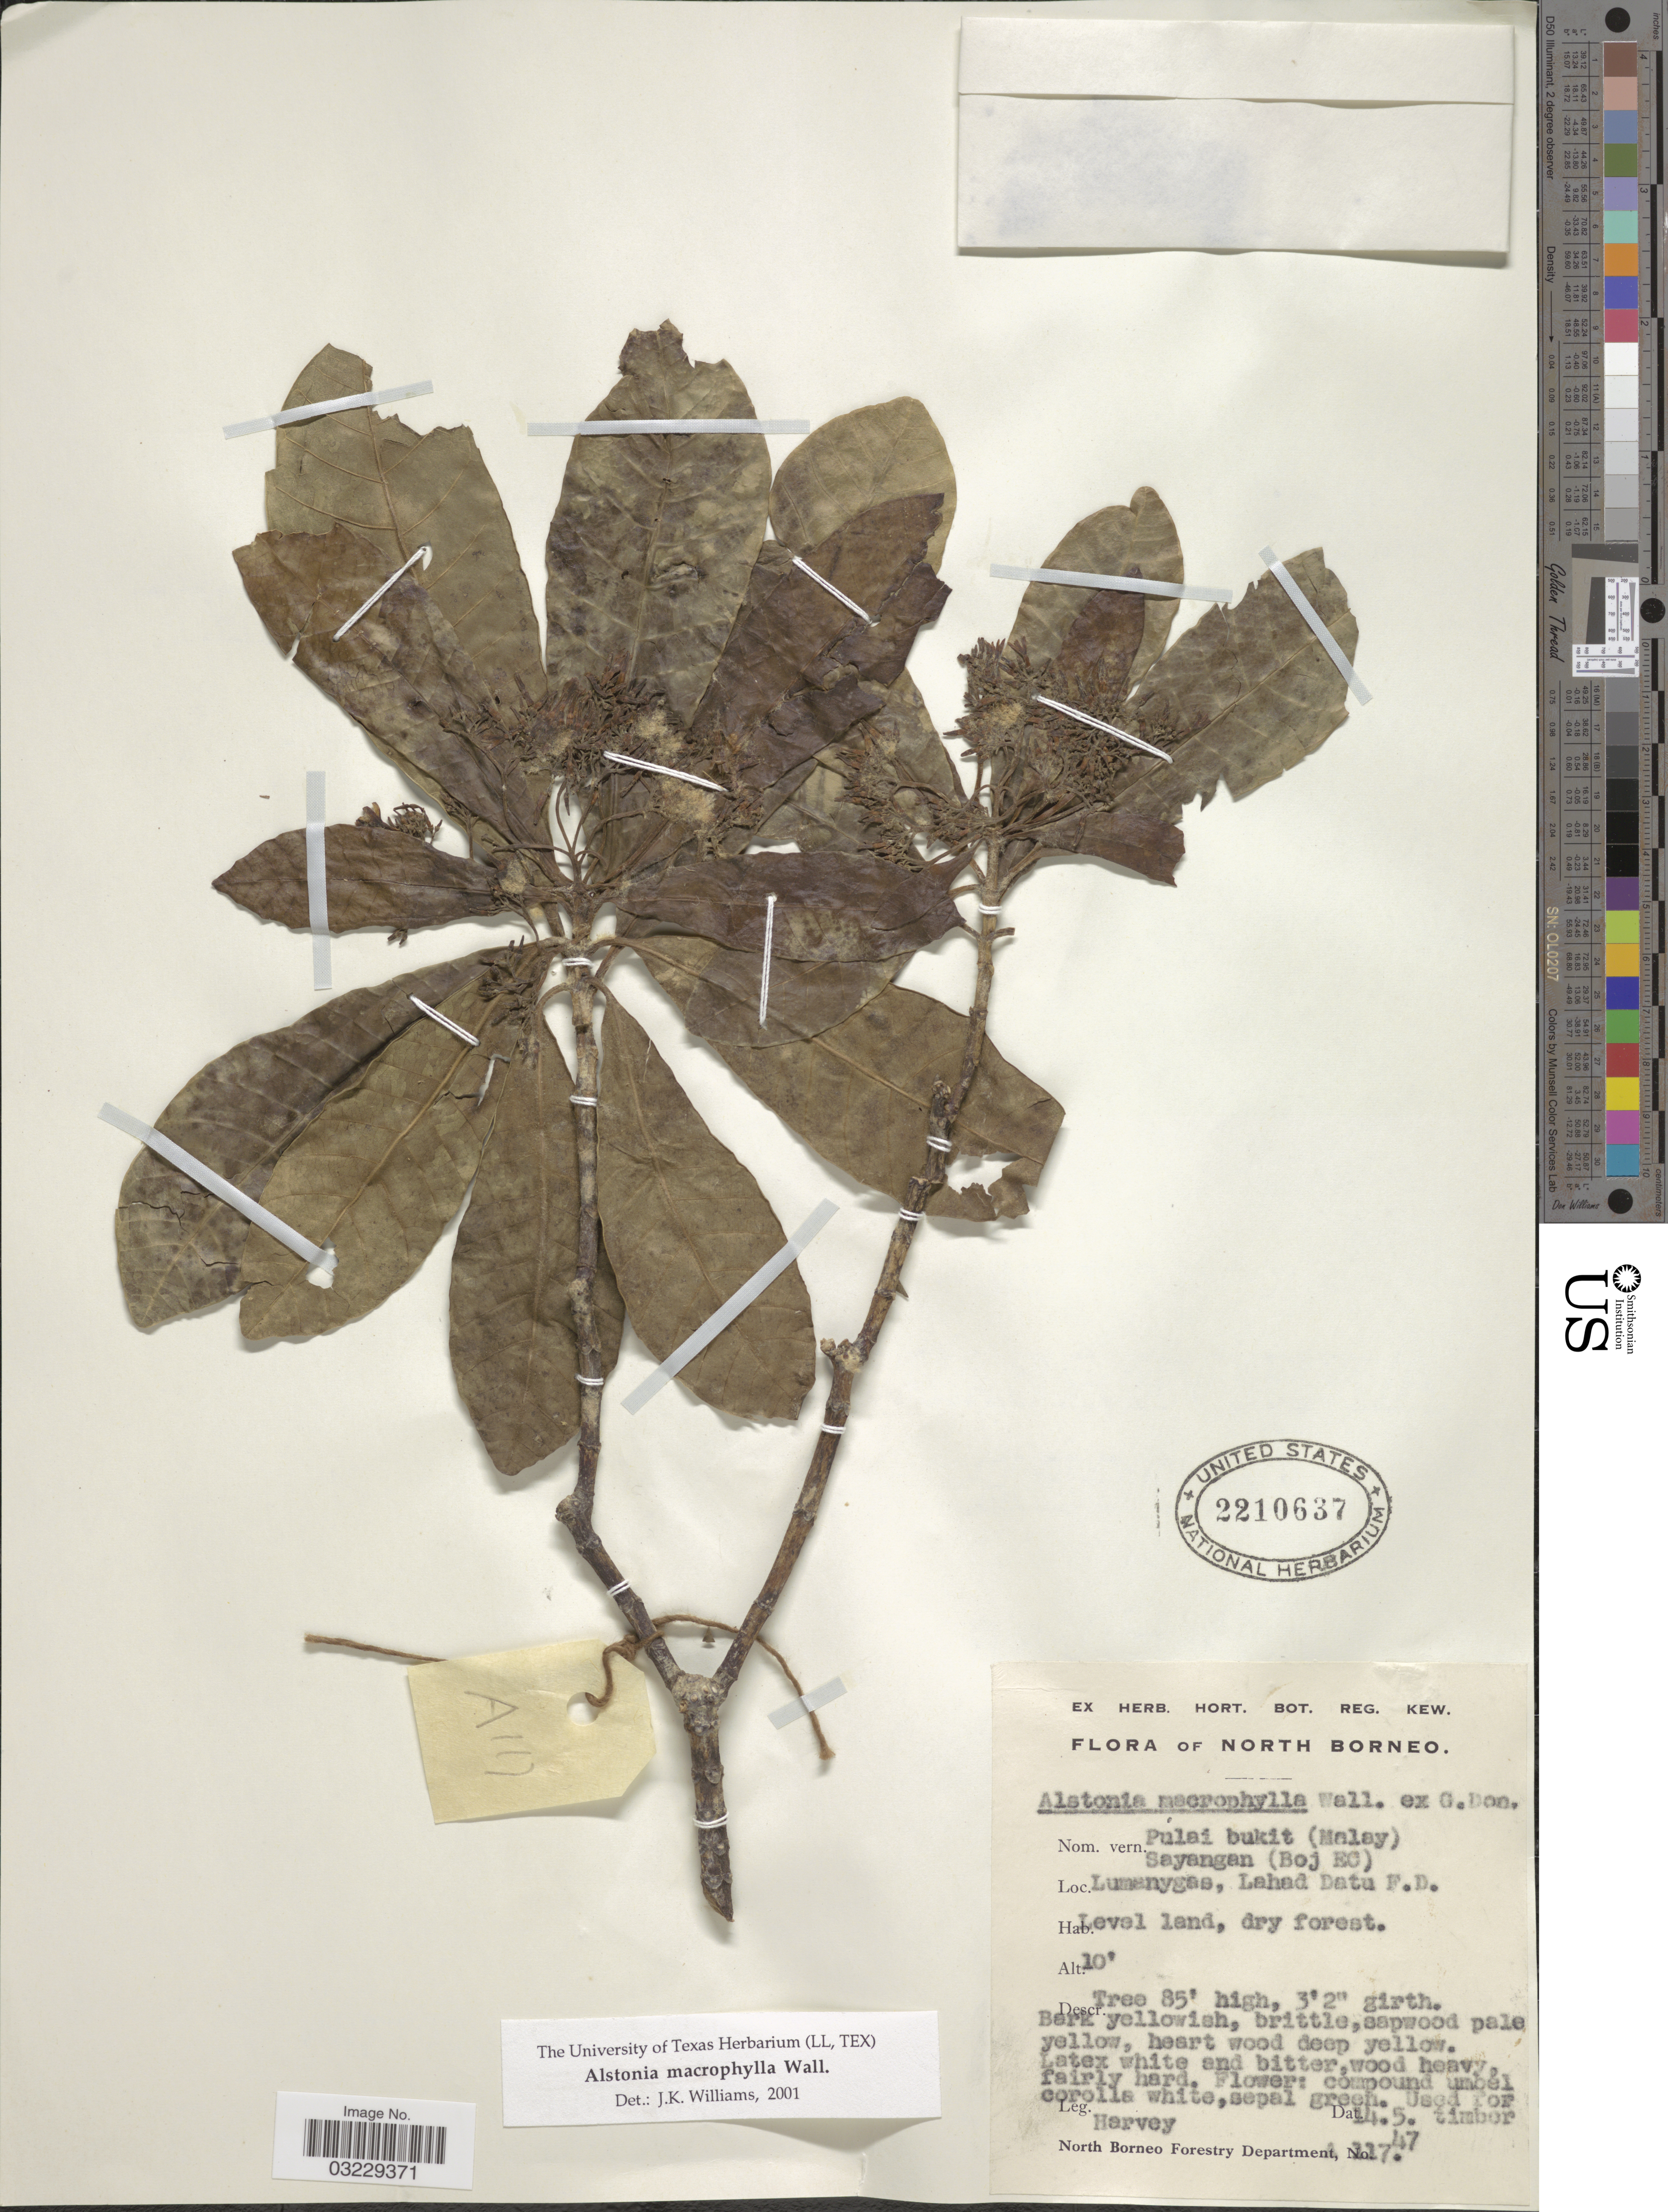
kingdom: Plantae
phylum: Tracheophyta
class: Magnoliopsida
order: Gentianales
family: Apocynaceae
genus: Alstonia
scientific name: Alstonia macrophylla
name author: Wall. ex G. Don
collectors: -. Harvey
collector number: A117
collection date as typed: Transcribed d/m/y: 14/5/47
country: Malaysia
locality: North Borneo. Lumanygas, Lahad Datu F. D.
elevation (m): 3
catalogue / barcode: US 2210637